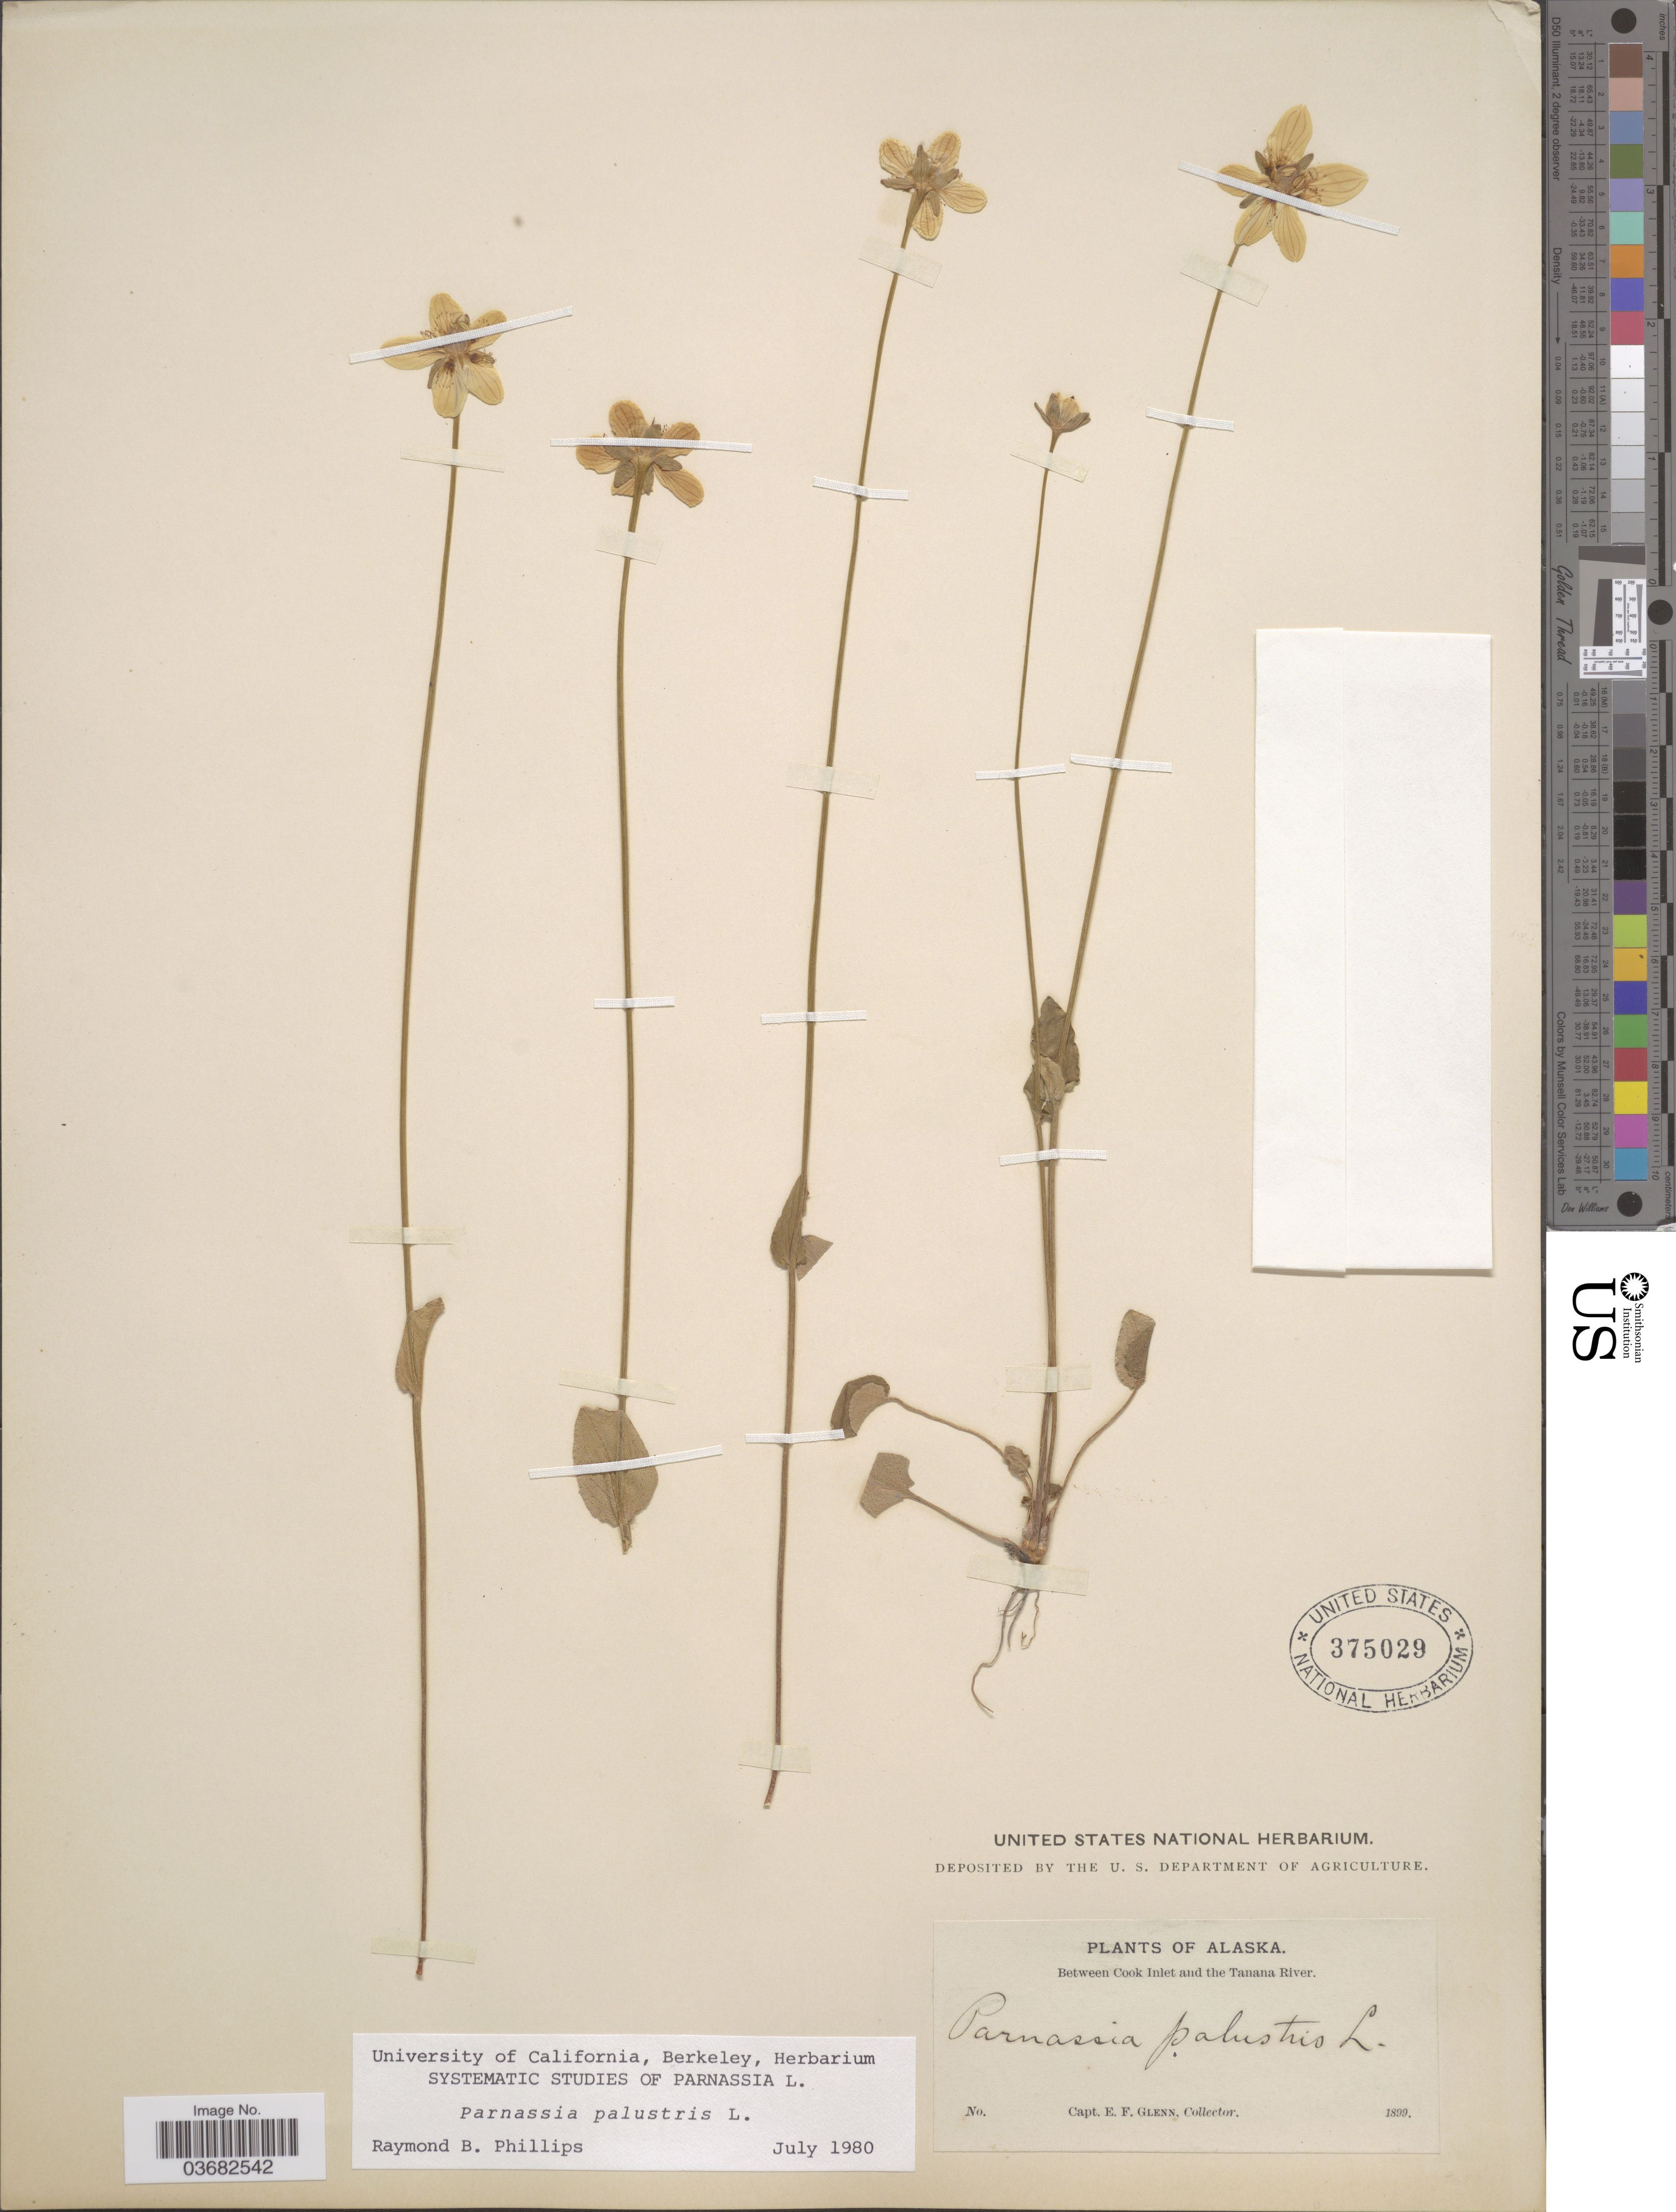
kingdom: Plantae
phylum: Tracheophyta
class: Magnoliopsida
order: Celastrales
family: Parnassiaceae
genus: Parnassia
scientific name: Parnassia palustris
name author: L.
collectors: E. Glenn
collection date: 1899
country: United States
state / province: Alaska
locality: Between Cook Inlet and the Tanana River.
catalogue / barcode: US 375029